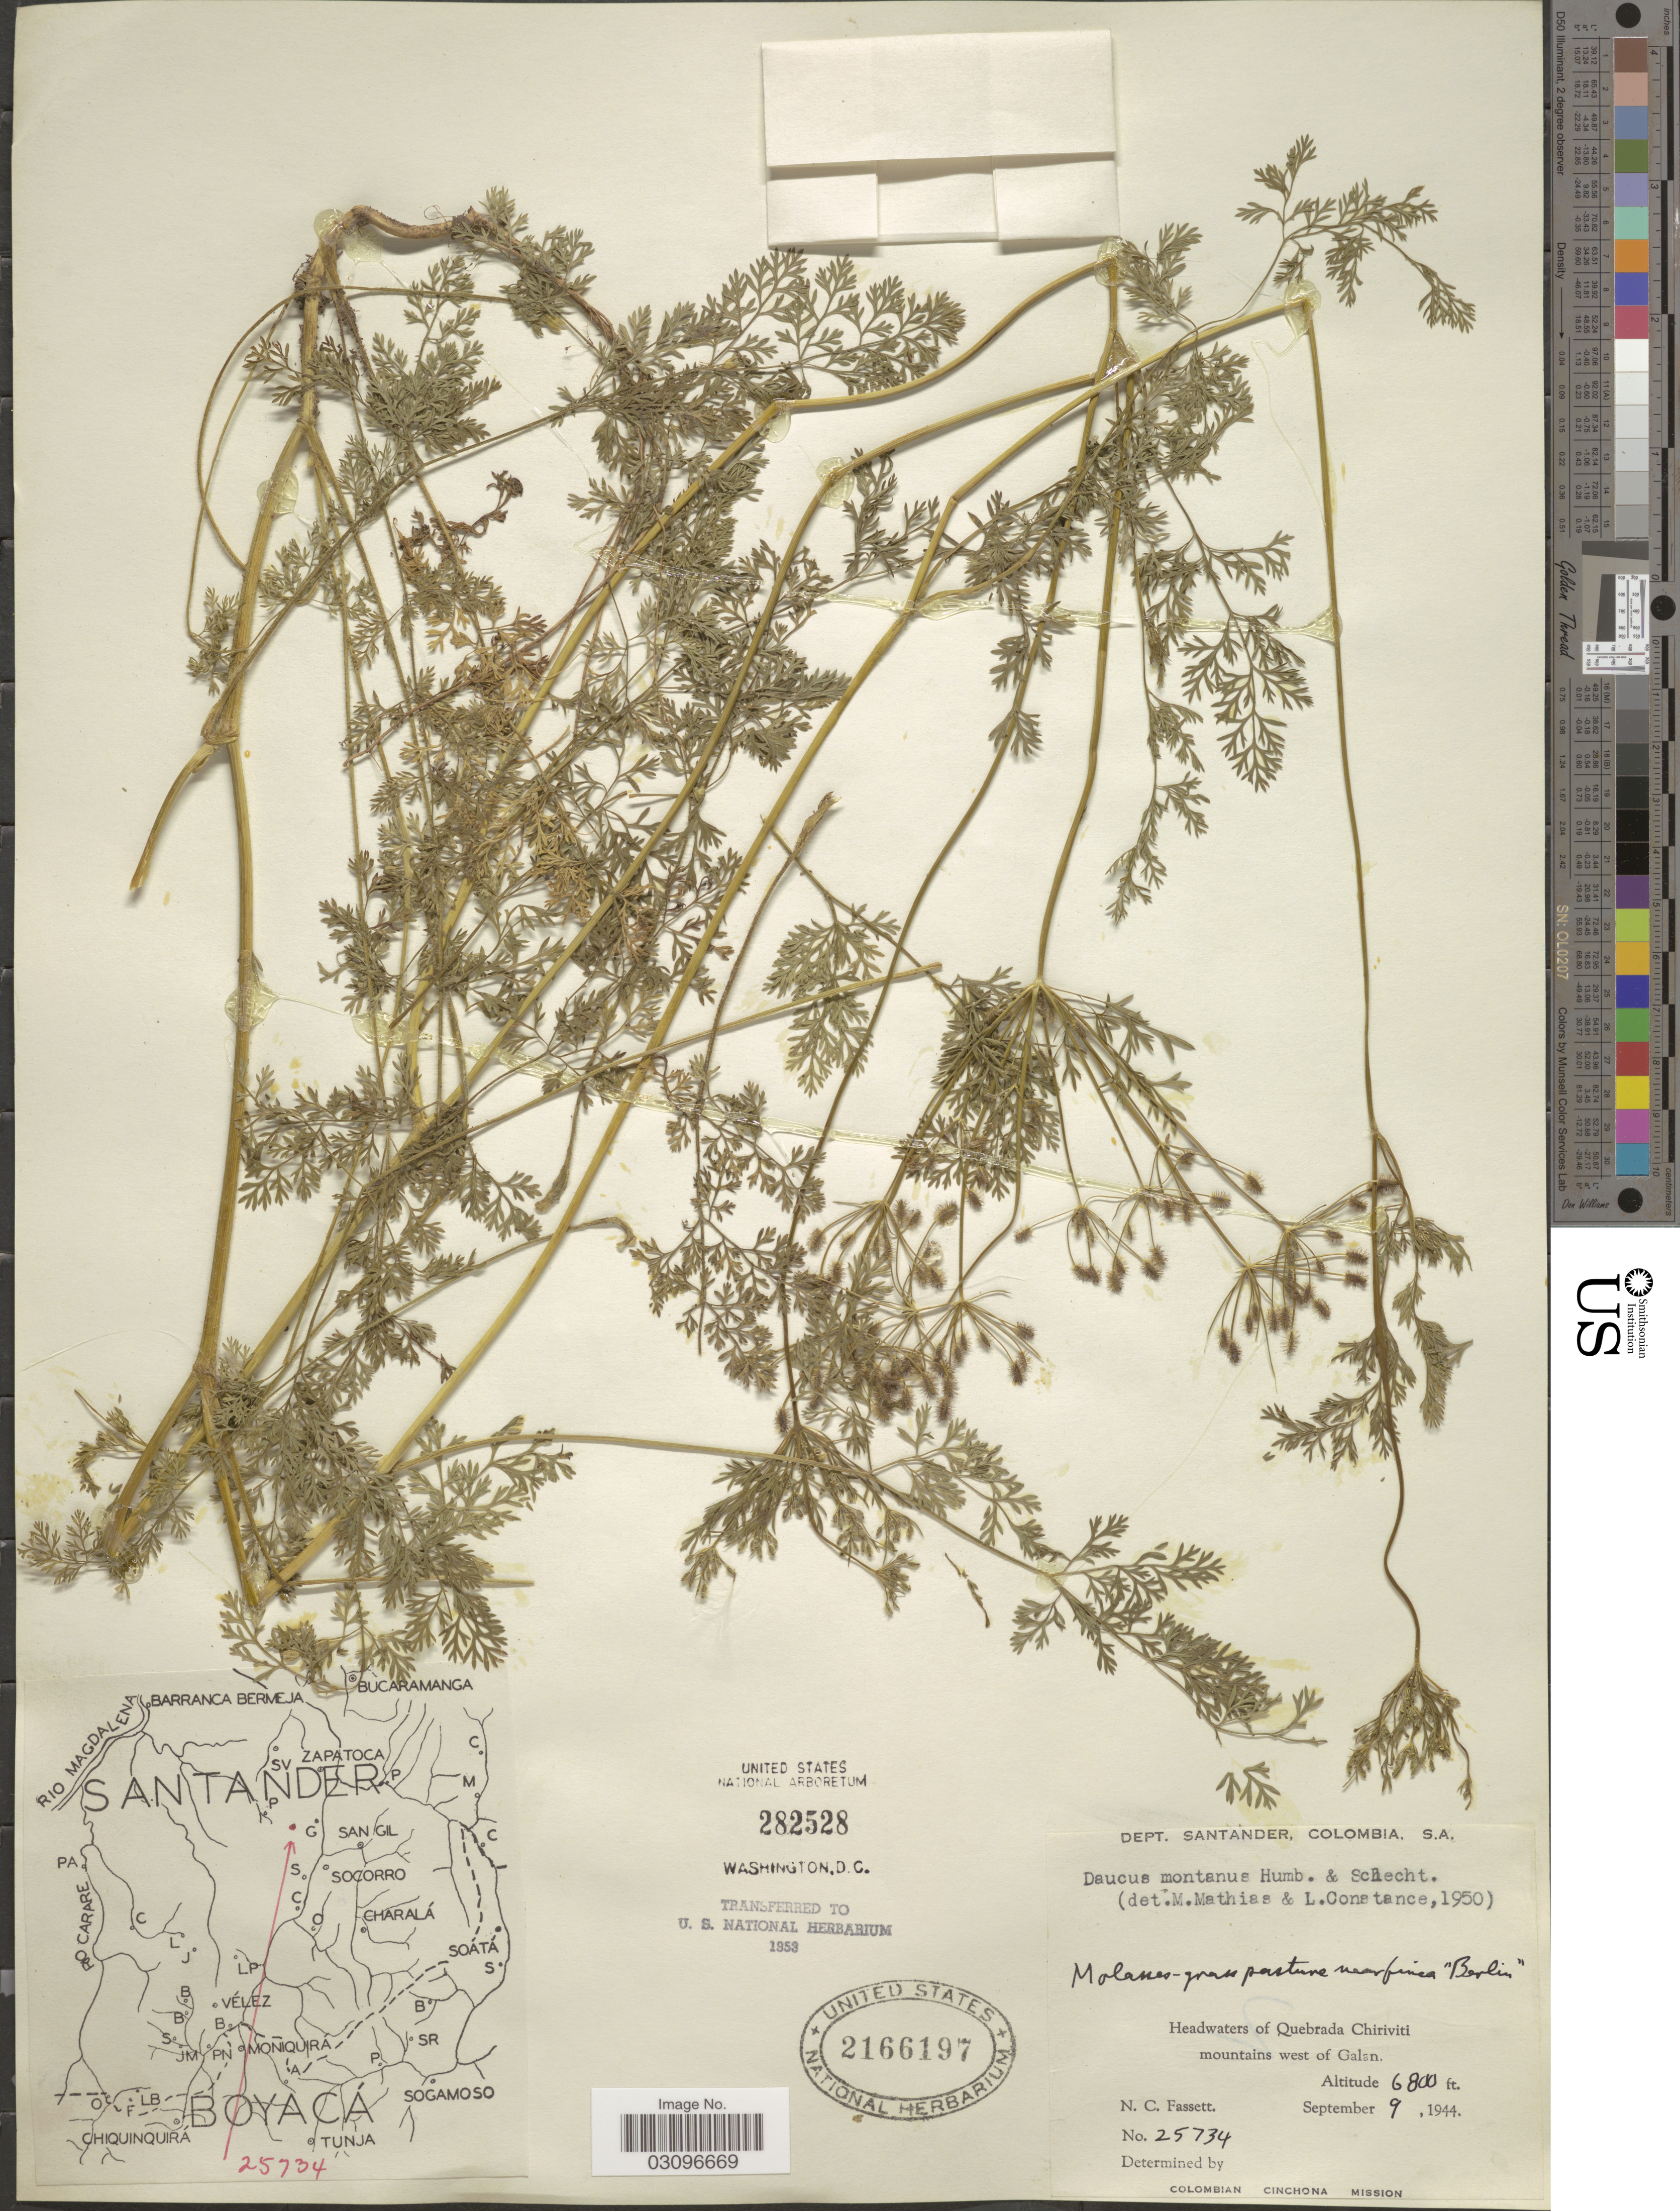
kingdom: Plantae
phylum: Tracheophyta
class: Magnoliopsida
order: Apiales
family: Apiaceae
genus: Daucus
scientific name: Daucus montanus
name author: Humb. & Bonpl. ex Spreng.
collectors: N. C. Fassett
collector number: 25734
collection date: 1944-09-09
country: Colombia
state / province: Santander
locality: Dept. Santander. Headwaters of Quebrada Chiriviti mountains west of Galan.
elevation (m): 2073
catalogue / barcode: US 2166197